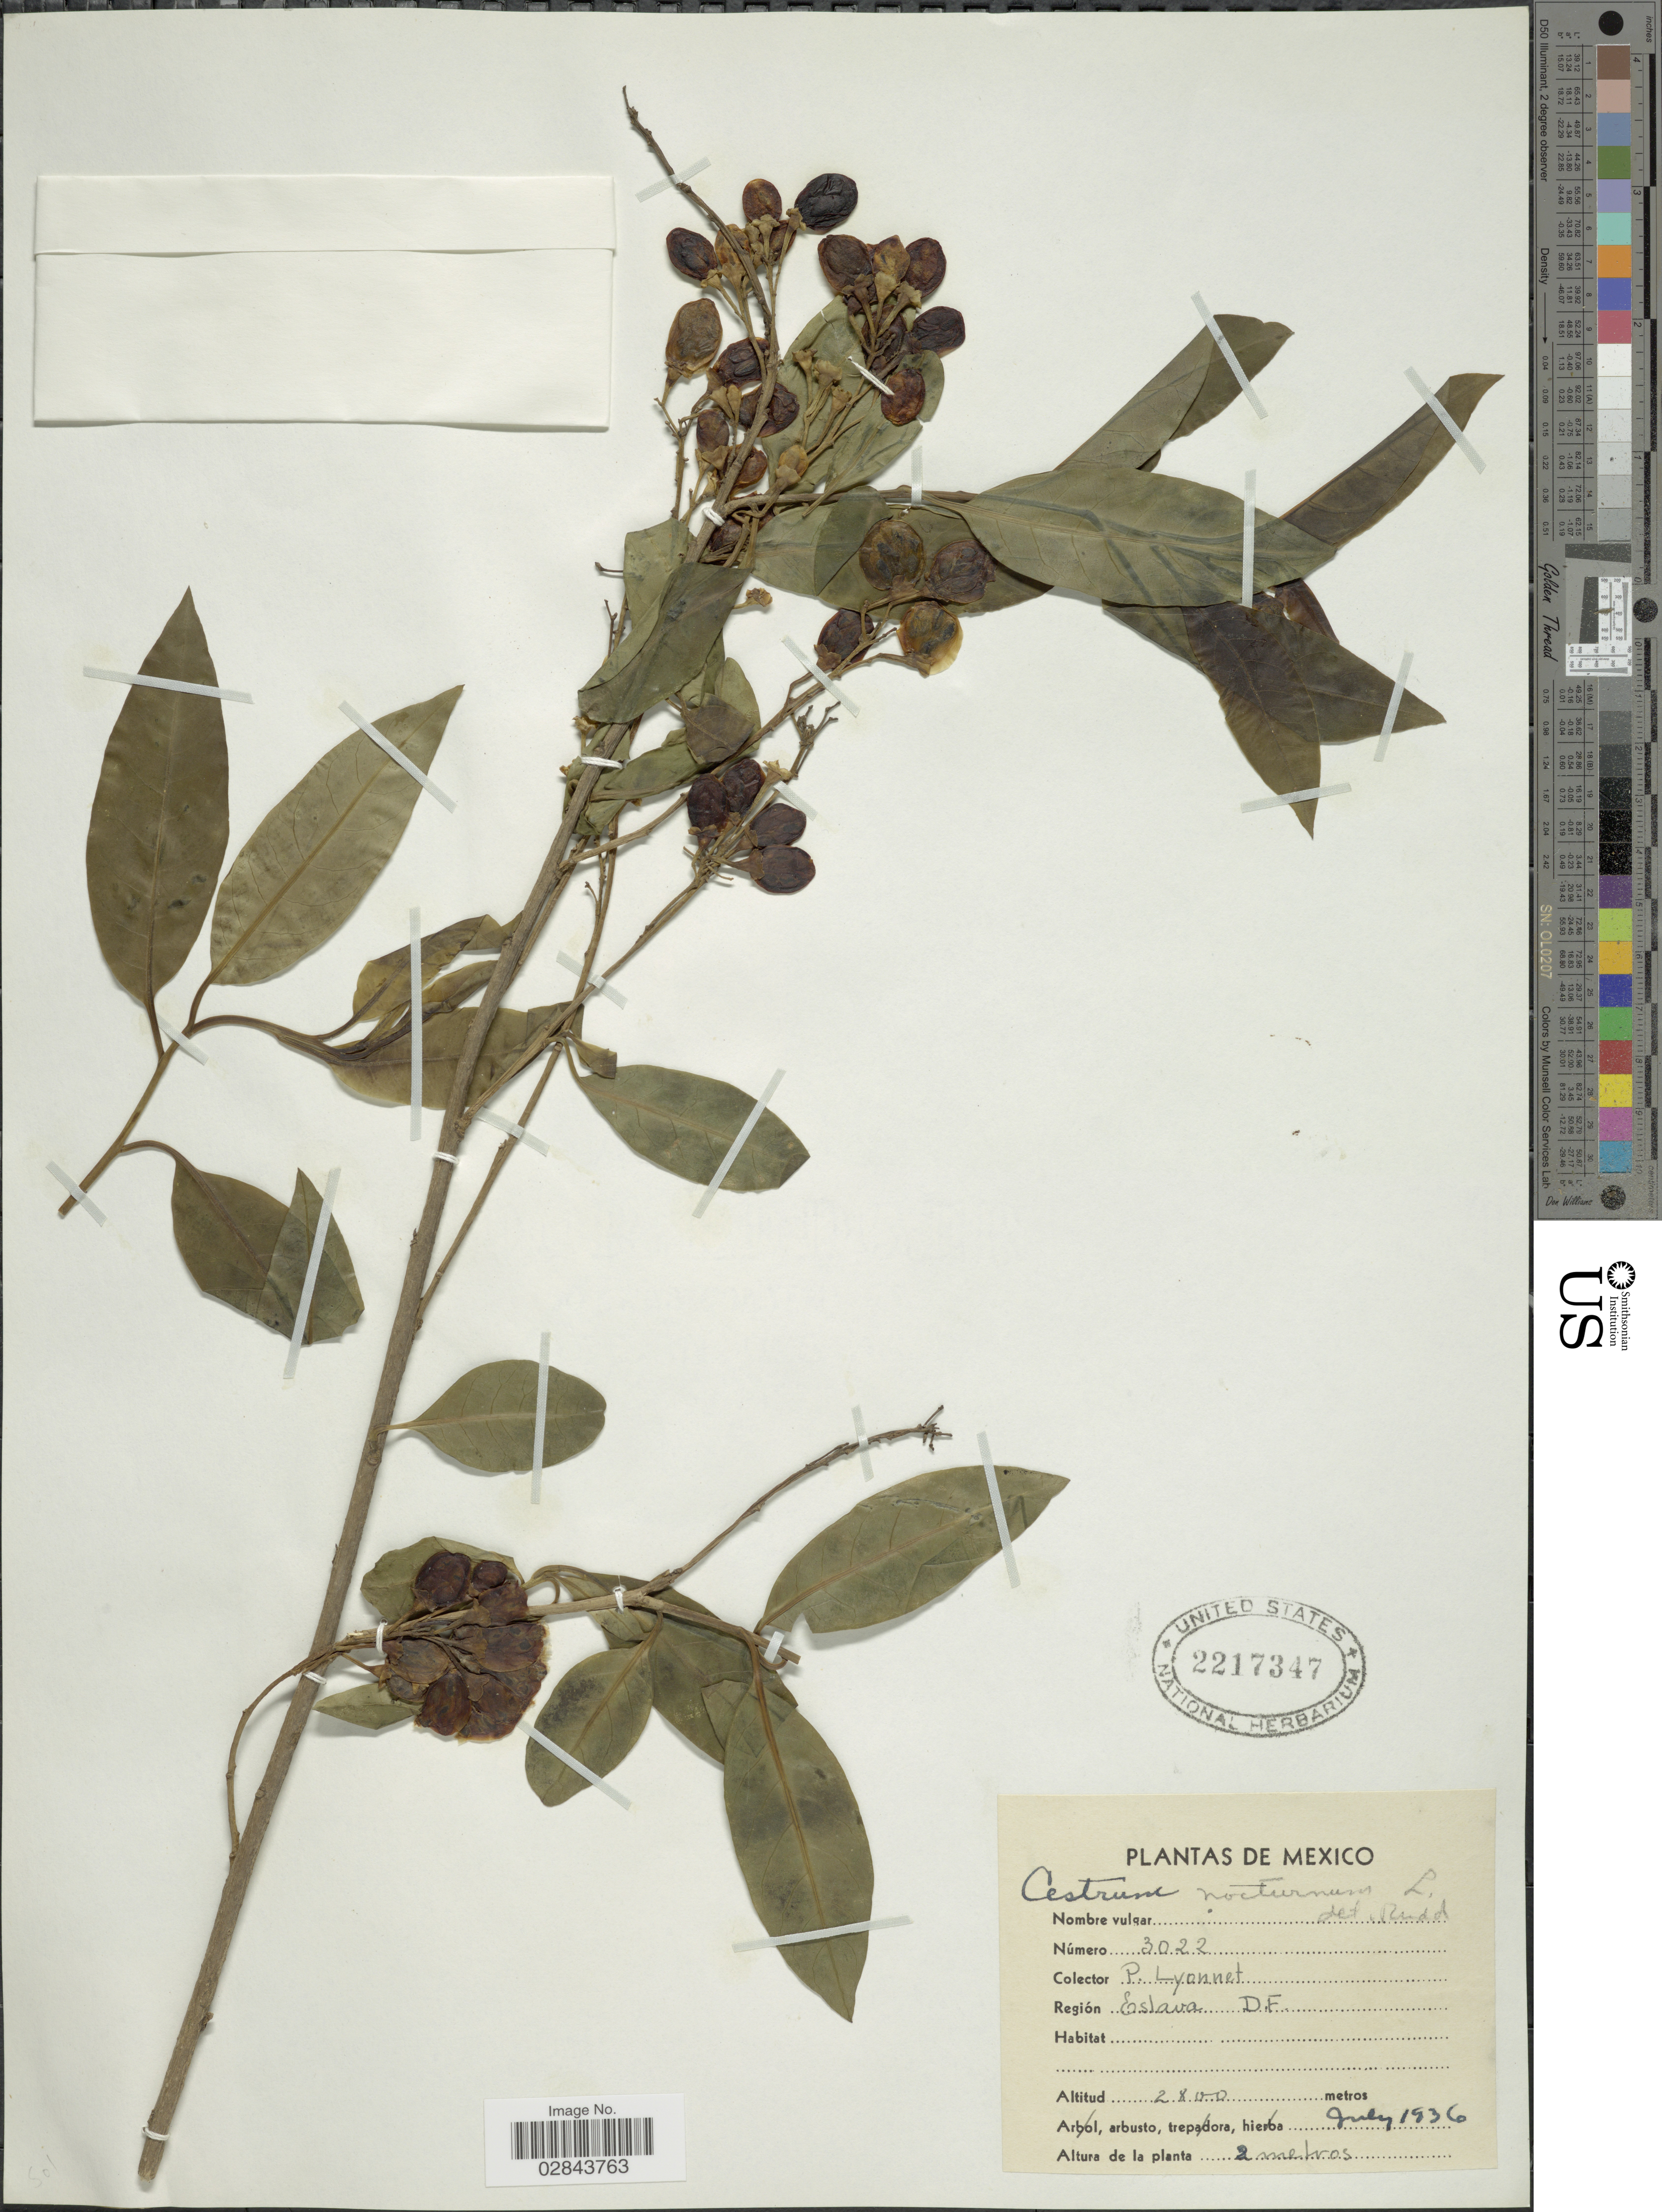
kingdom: Plantae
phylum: Tracheophyta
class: Magnoliopsida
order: Solanales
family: Solanaceae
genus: Cestrum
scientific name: Cestrum nocturnum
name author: L.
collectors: P. Lyonnet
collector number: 3022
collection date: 1936-07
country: Mexico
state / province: Distrito Federal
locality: Región Eslava, D.F.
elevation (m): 2800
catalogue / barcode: US 2217347